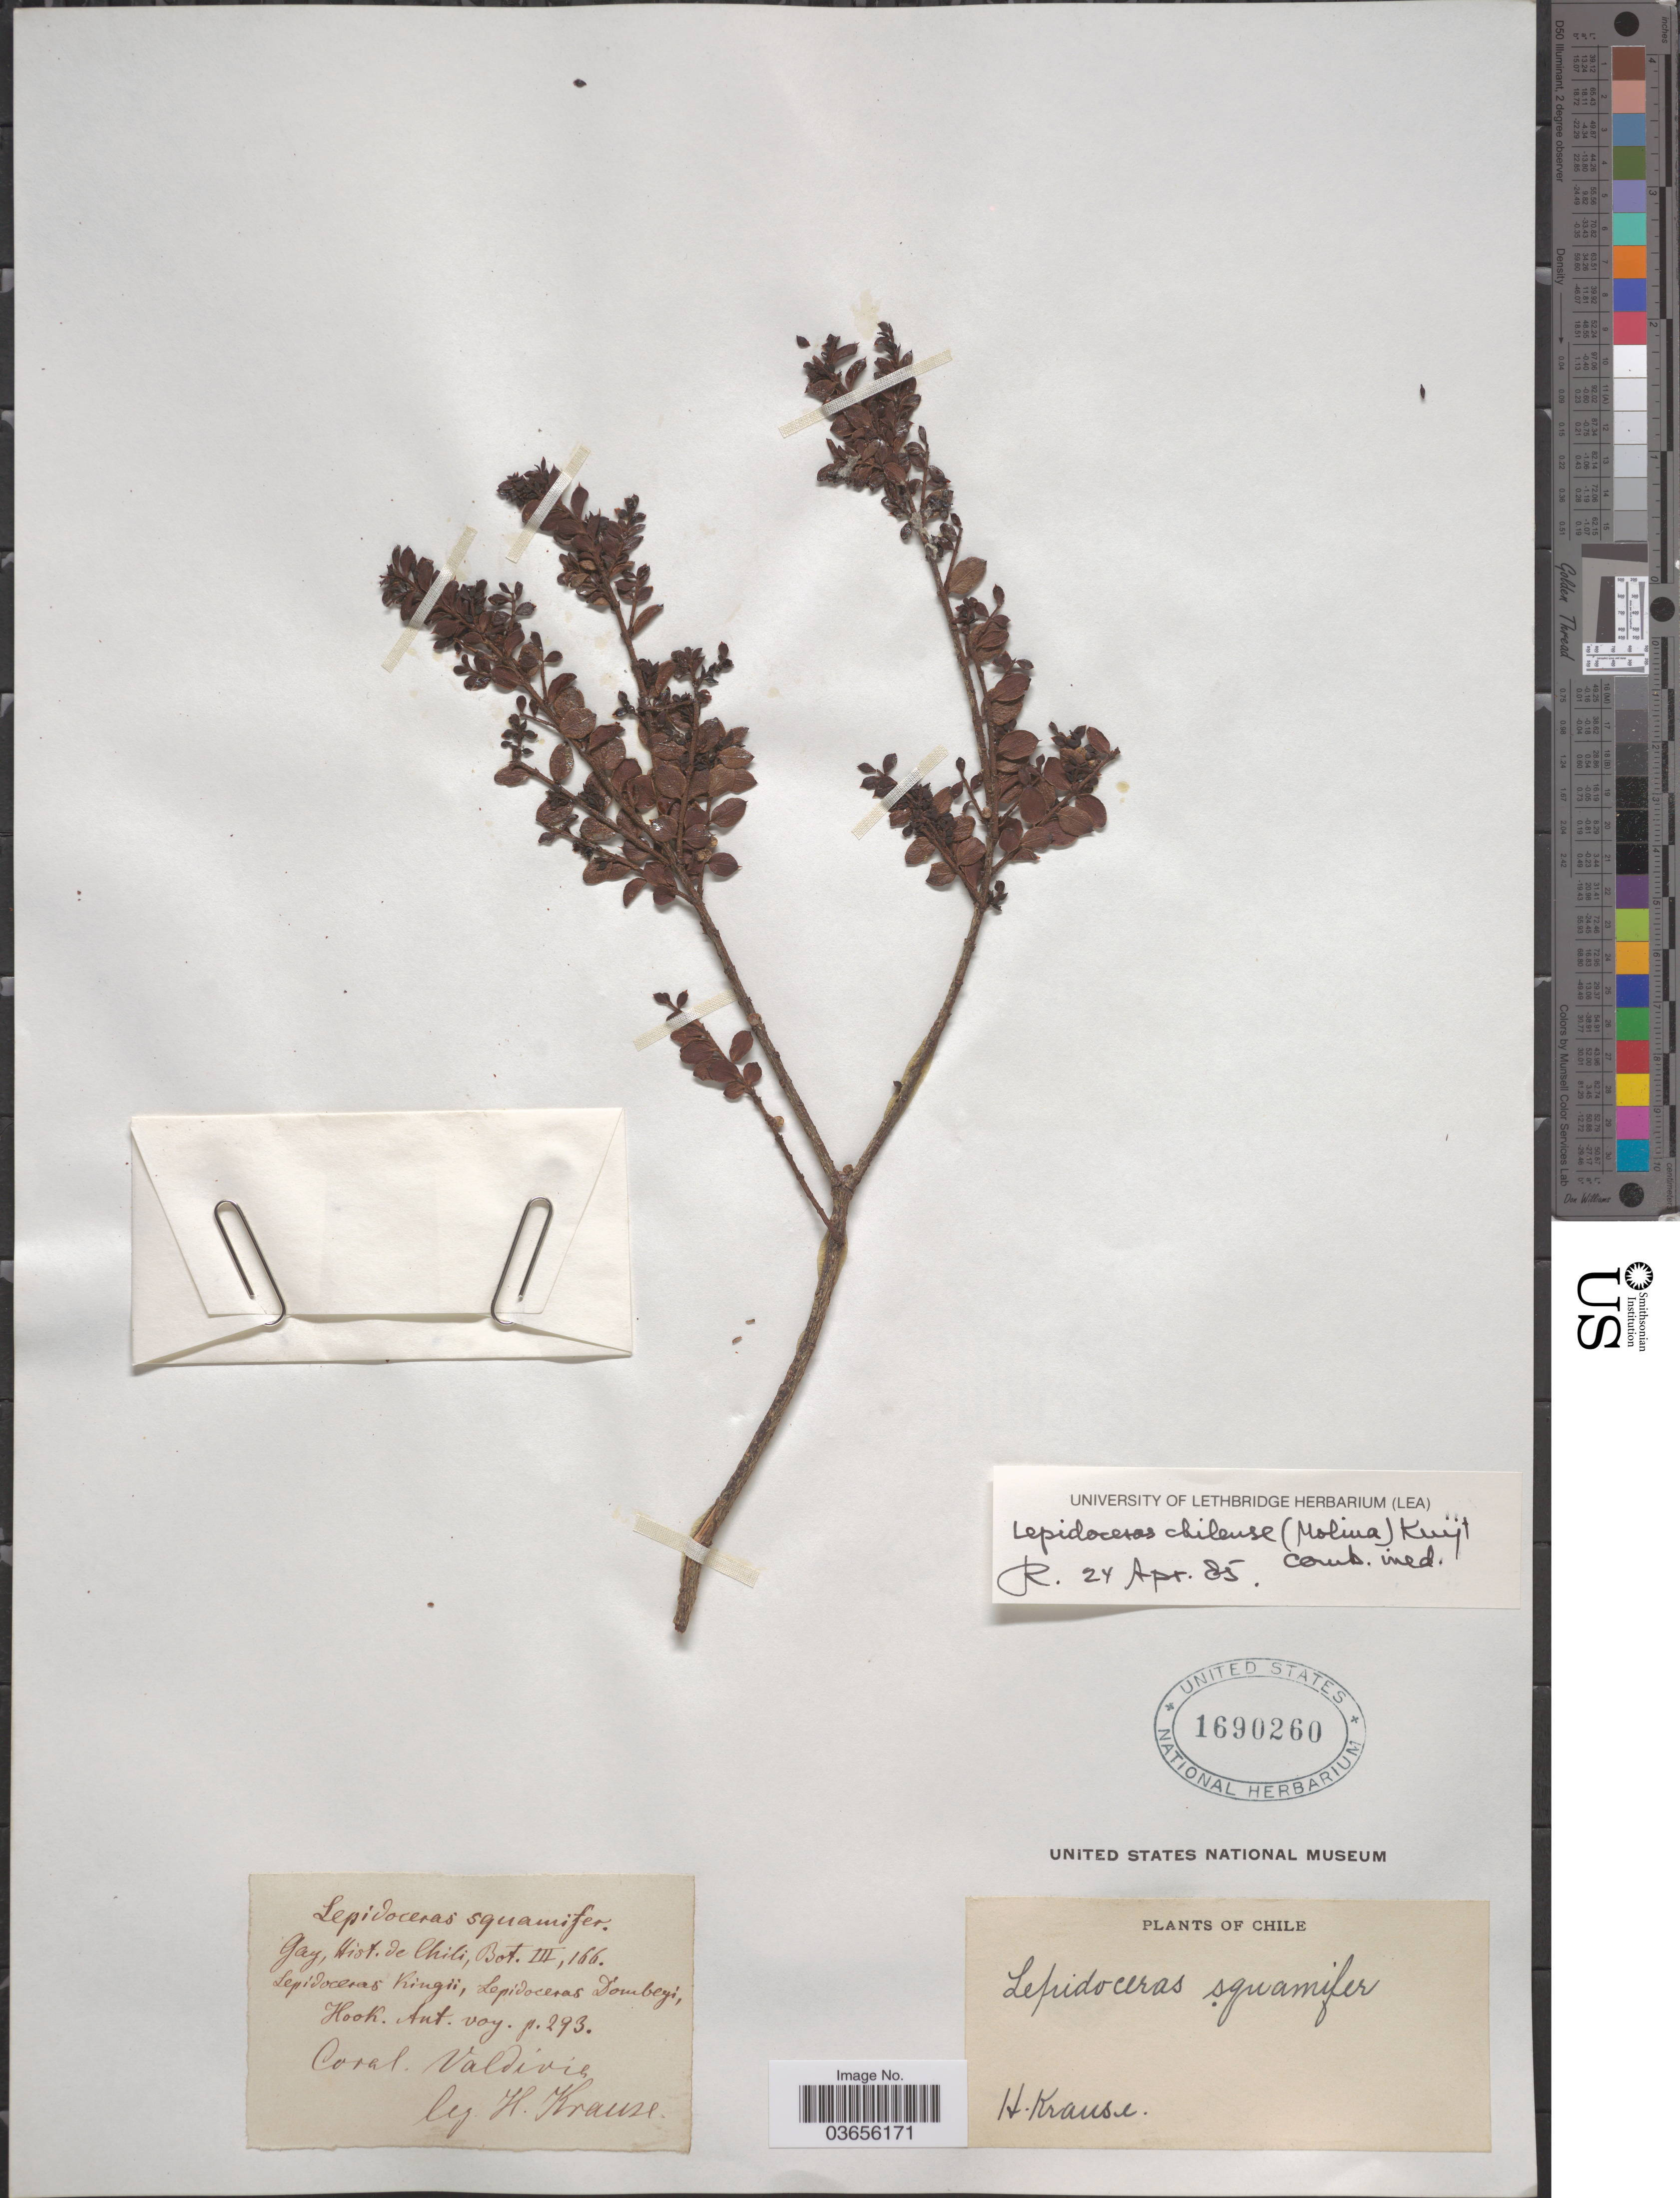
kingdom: Plantae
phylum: Tracheophyta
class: Magnoliopsida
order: Santalales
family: Santalaceae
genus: Lepidoceras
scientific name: Lepidoceras chilense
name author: (Molina) Kuijt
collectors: H. Krause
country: Chile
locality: Valdivia.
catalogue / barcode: US 1690260